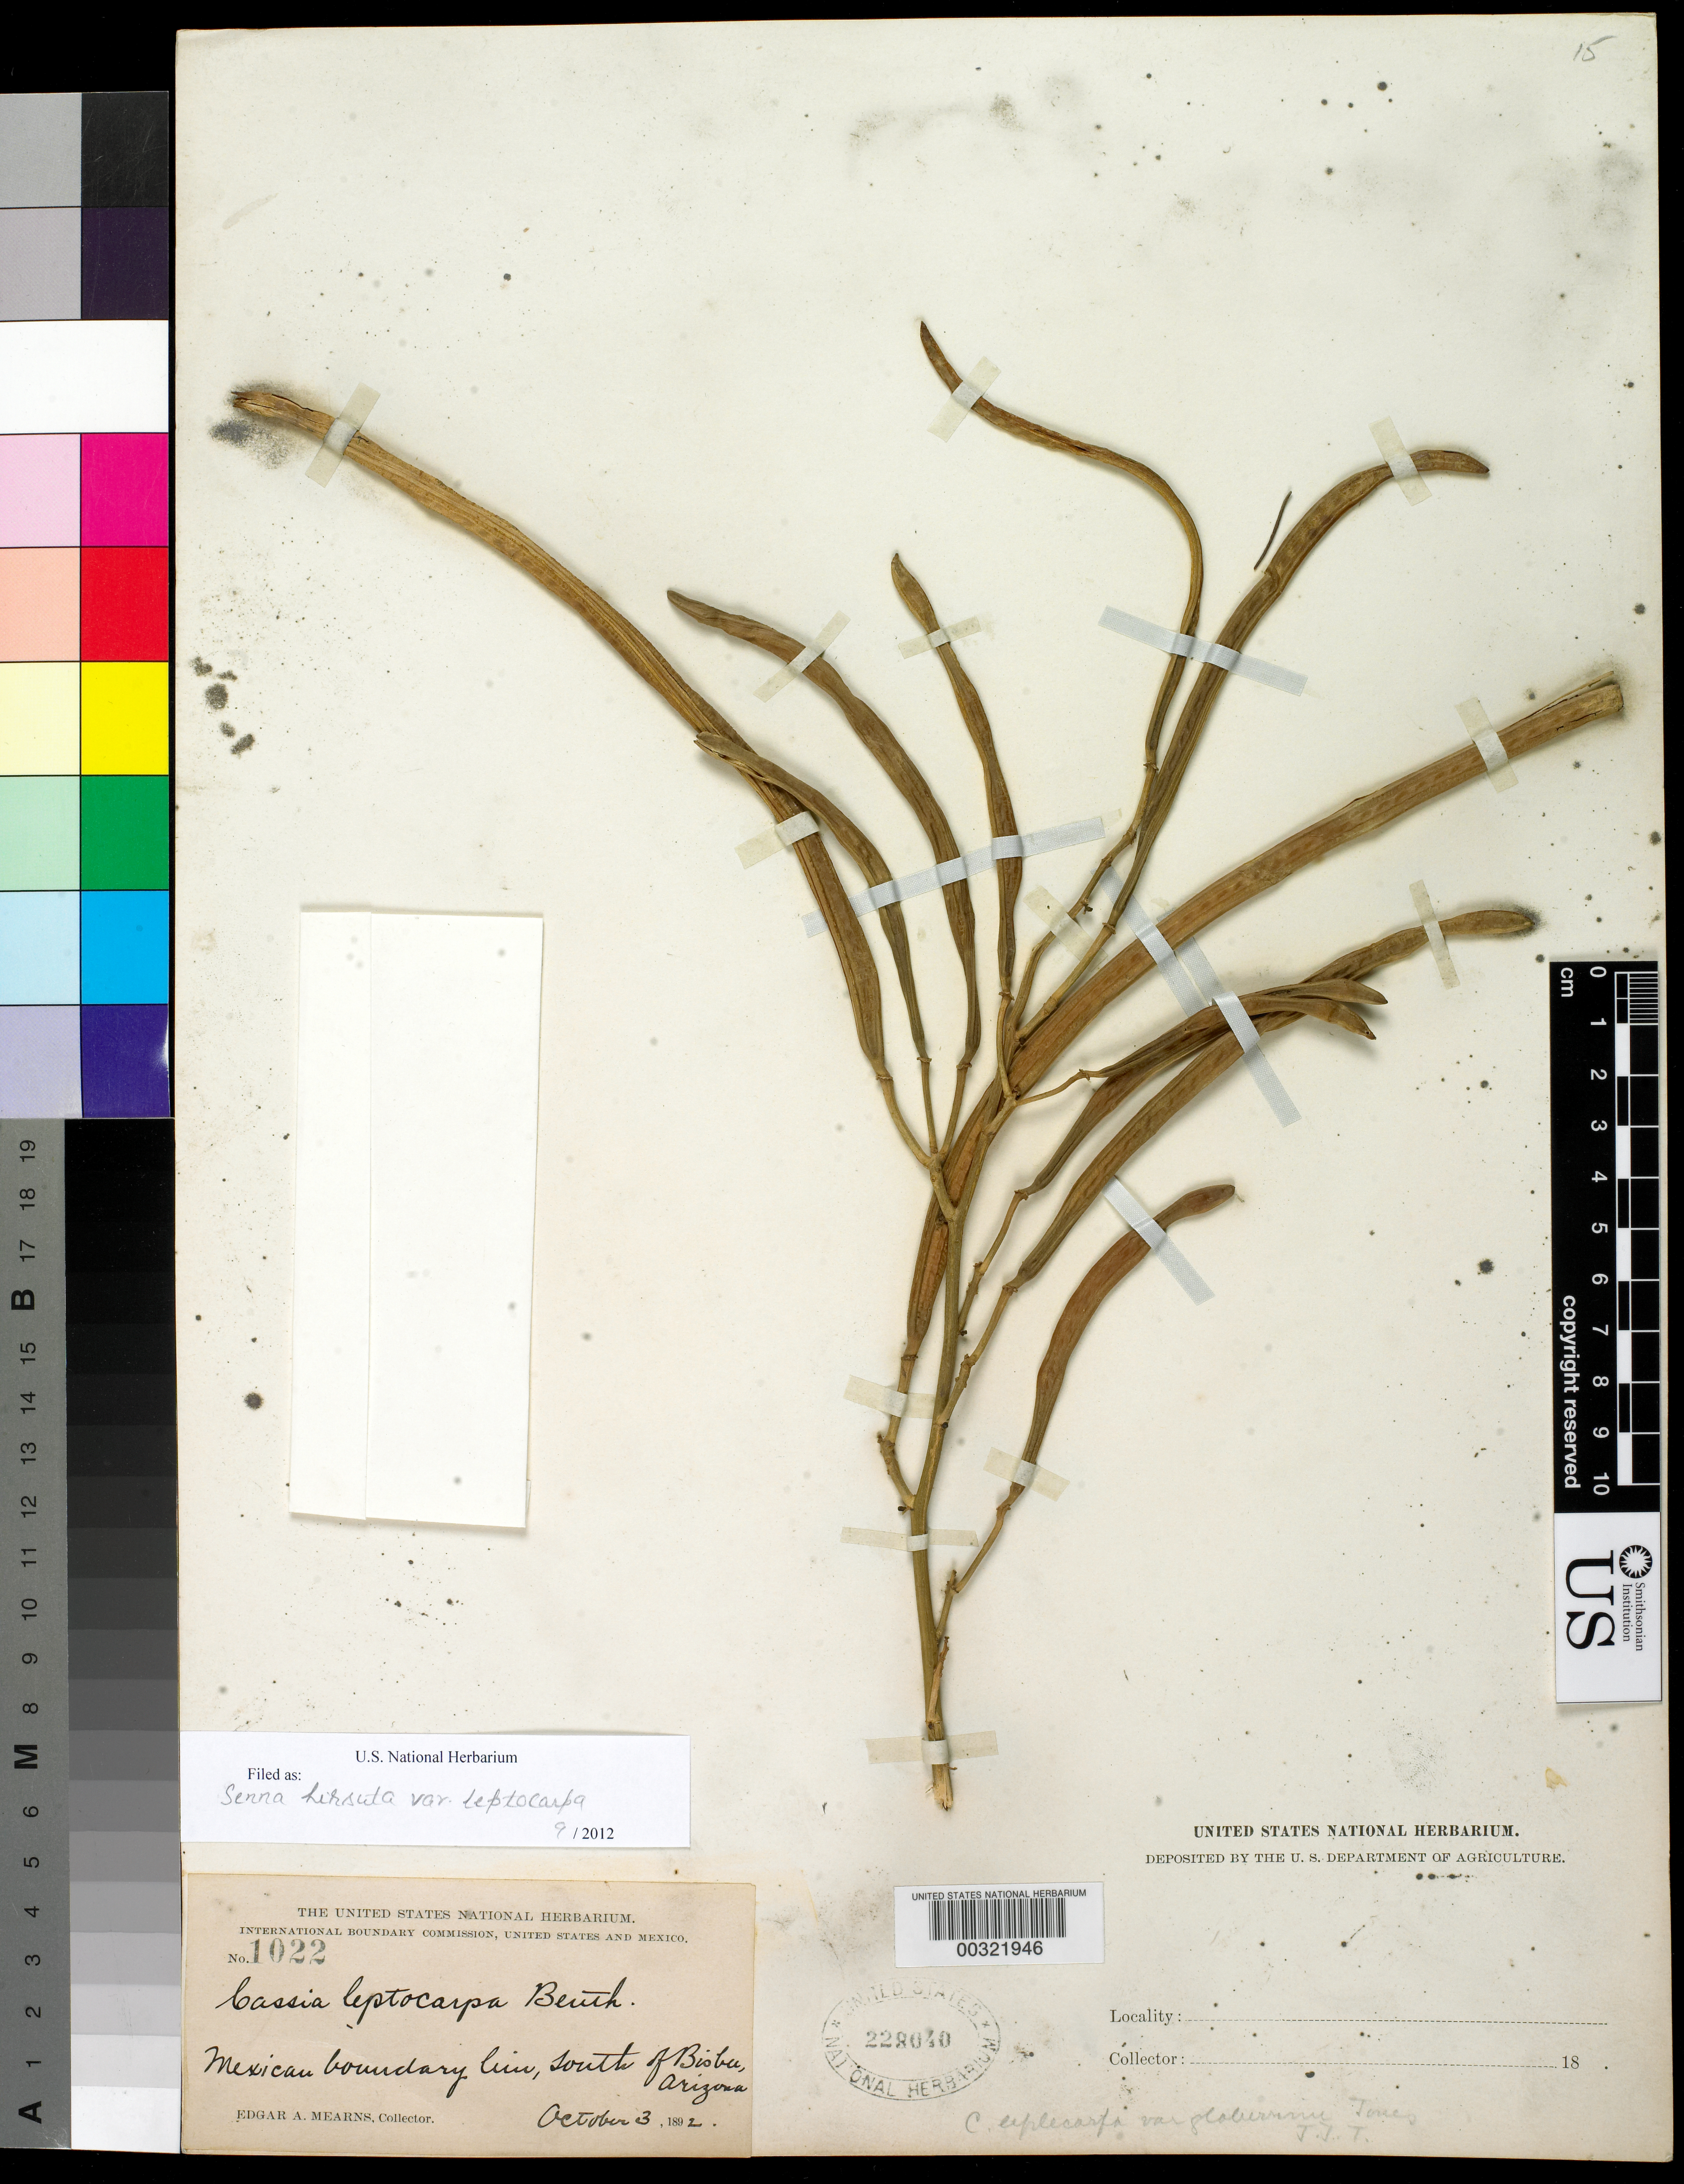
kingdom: Plantae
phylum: Tracheophyta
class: Magnoliopsida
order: Fabales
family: Fabaceae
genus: Senna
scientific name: Senna hirsuta var. leptocarpa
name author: (Benth.) H.S. Irwin & Barneby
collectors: E. A. Mearns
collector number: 1022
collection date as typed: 03 Oct 1892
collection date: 1892-10-03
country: Mexico / United States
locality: Mexican boundary line, S of Bisbee, Arizona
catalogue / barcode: US 228040